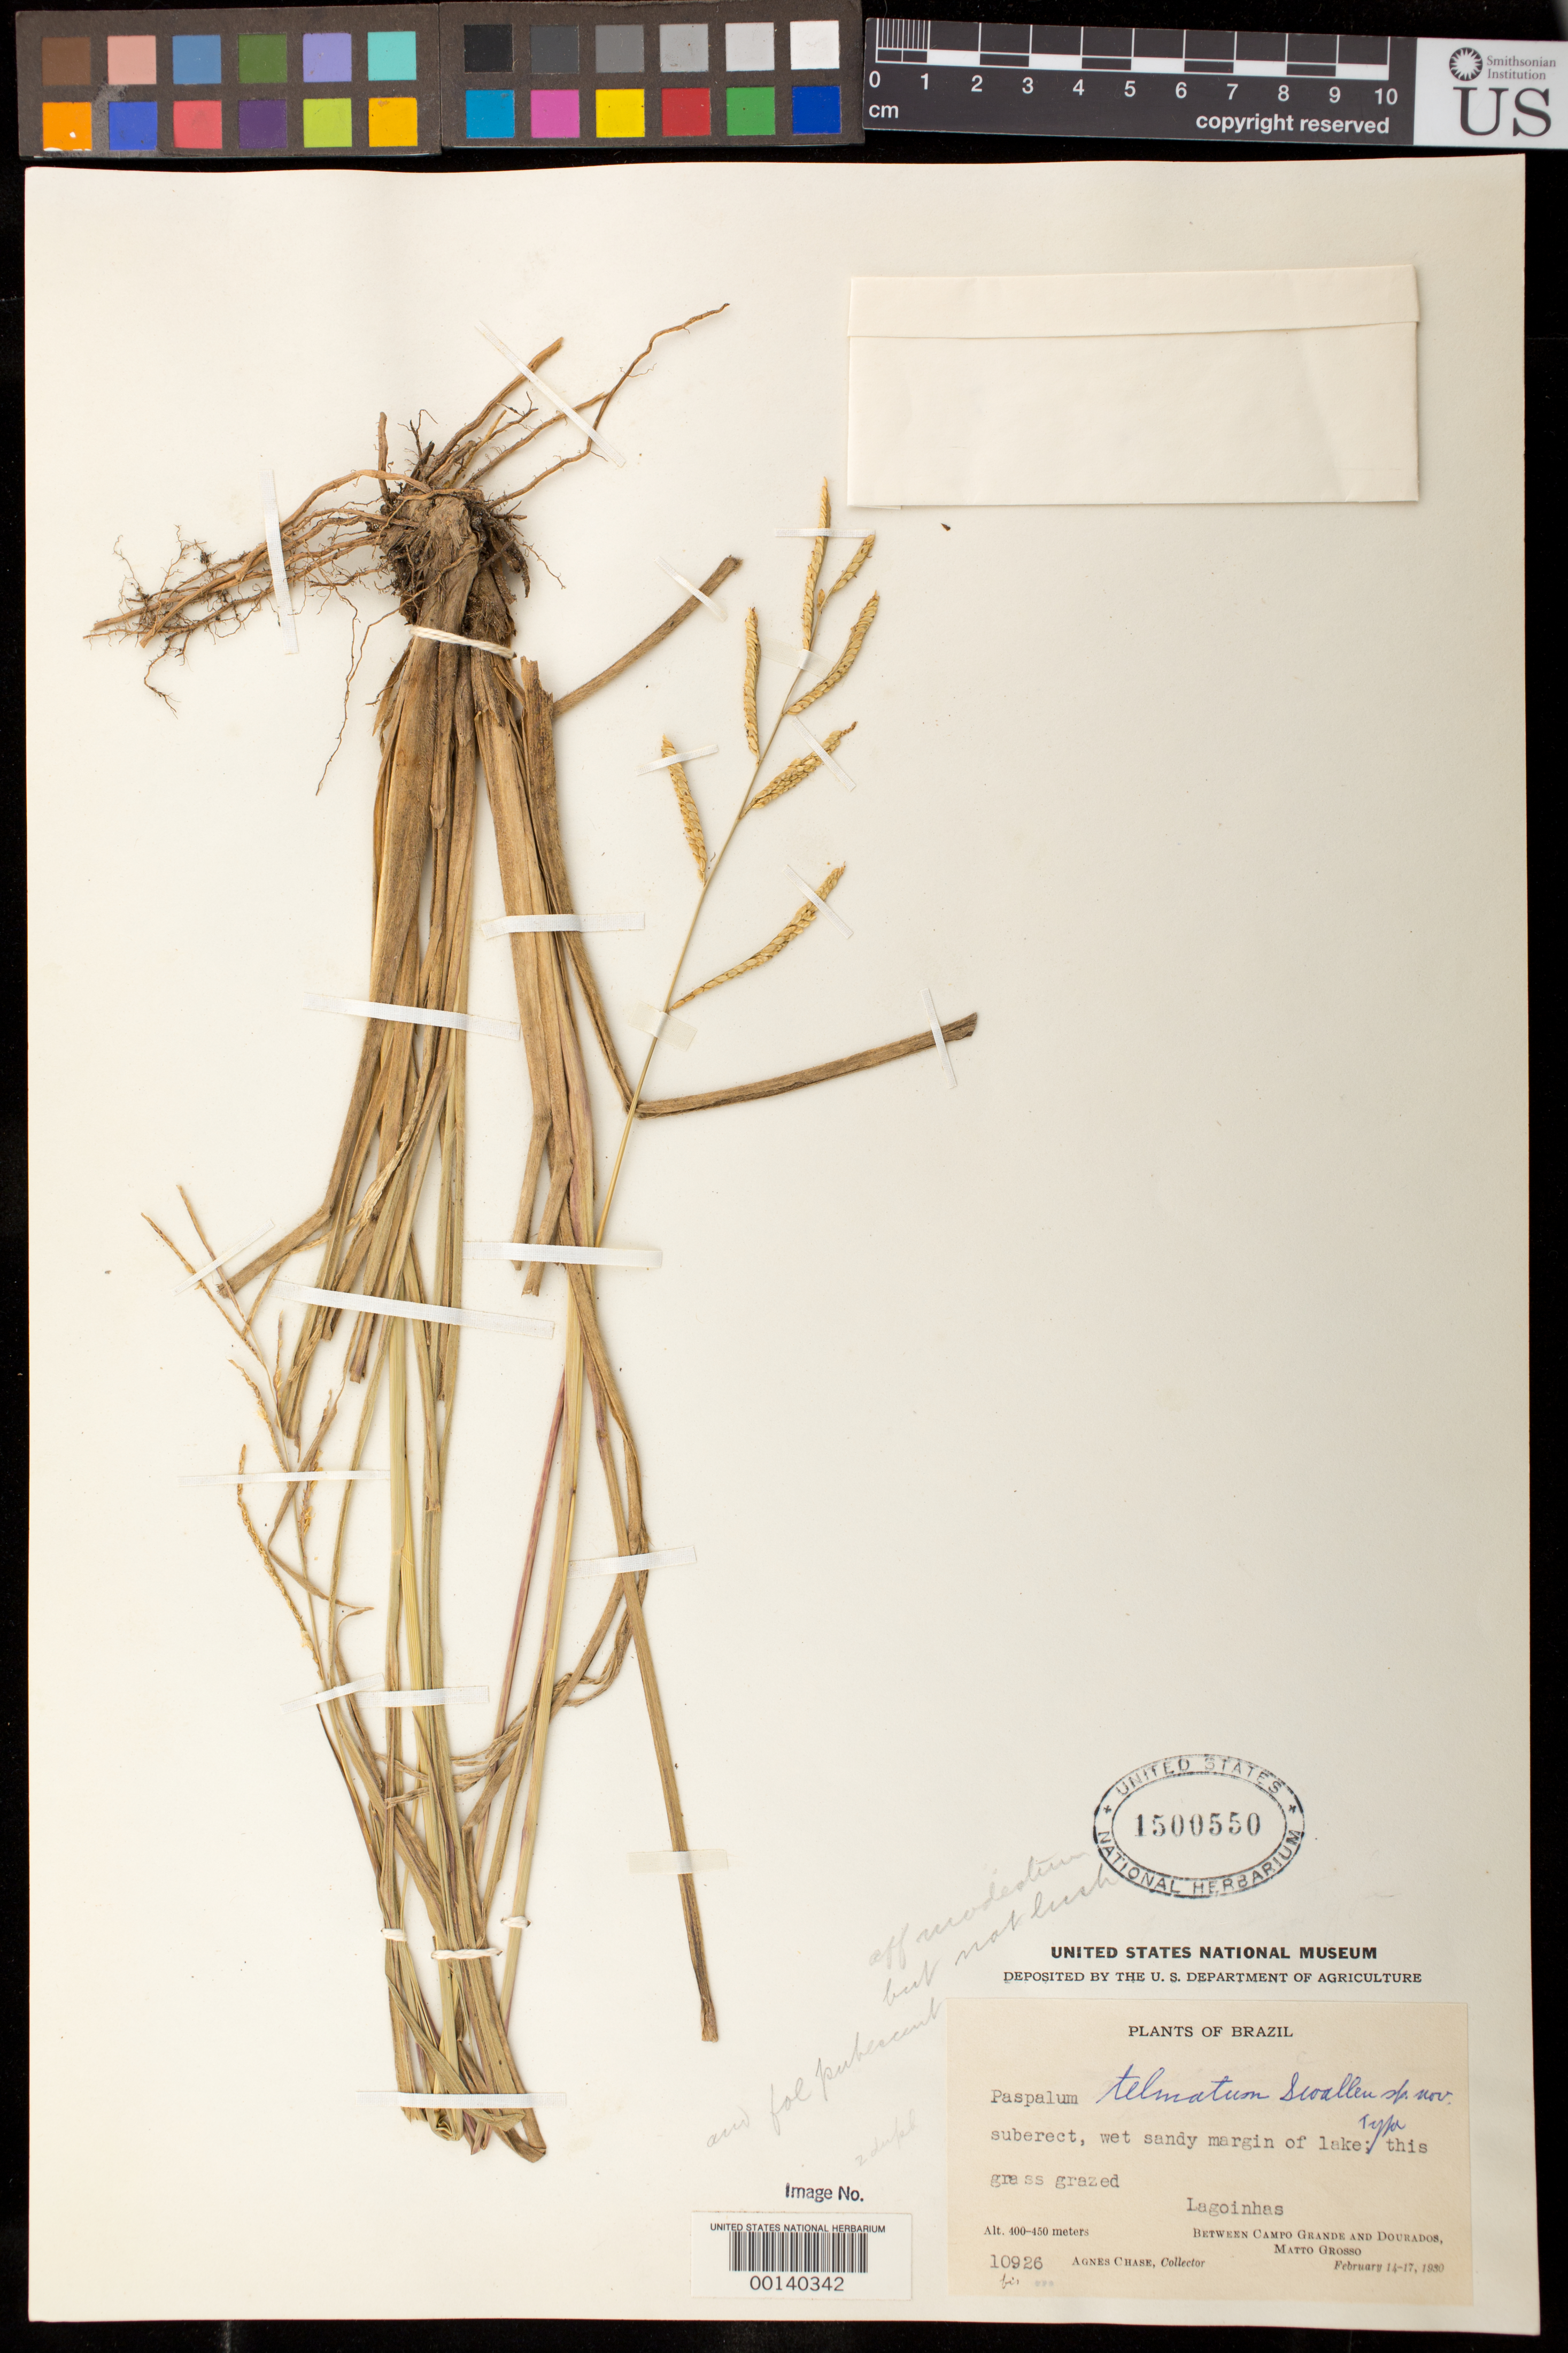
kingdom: Plantae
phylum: Tracheophyta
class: Liliopsida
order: Poales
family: Poaceae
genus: Paspalum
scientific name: Paspalum telmatum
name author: Swallen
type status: Holotype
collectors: A. Chase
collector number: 10926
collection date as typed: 14 Feb 1930 to 17 Feb 1930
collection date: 1930-02-14/1930-02-17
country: Brazil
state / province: Mato Grosso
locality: Between Campo Grande and Dourados.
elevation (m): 400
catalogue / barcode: US 1500550